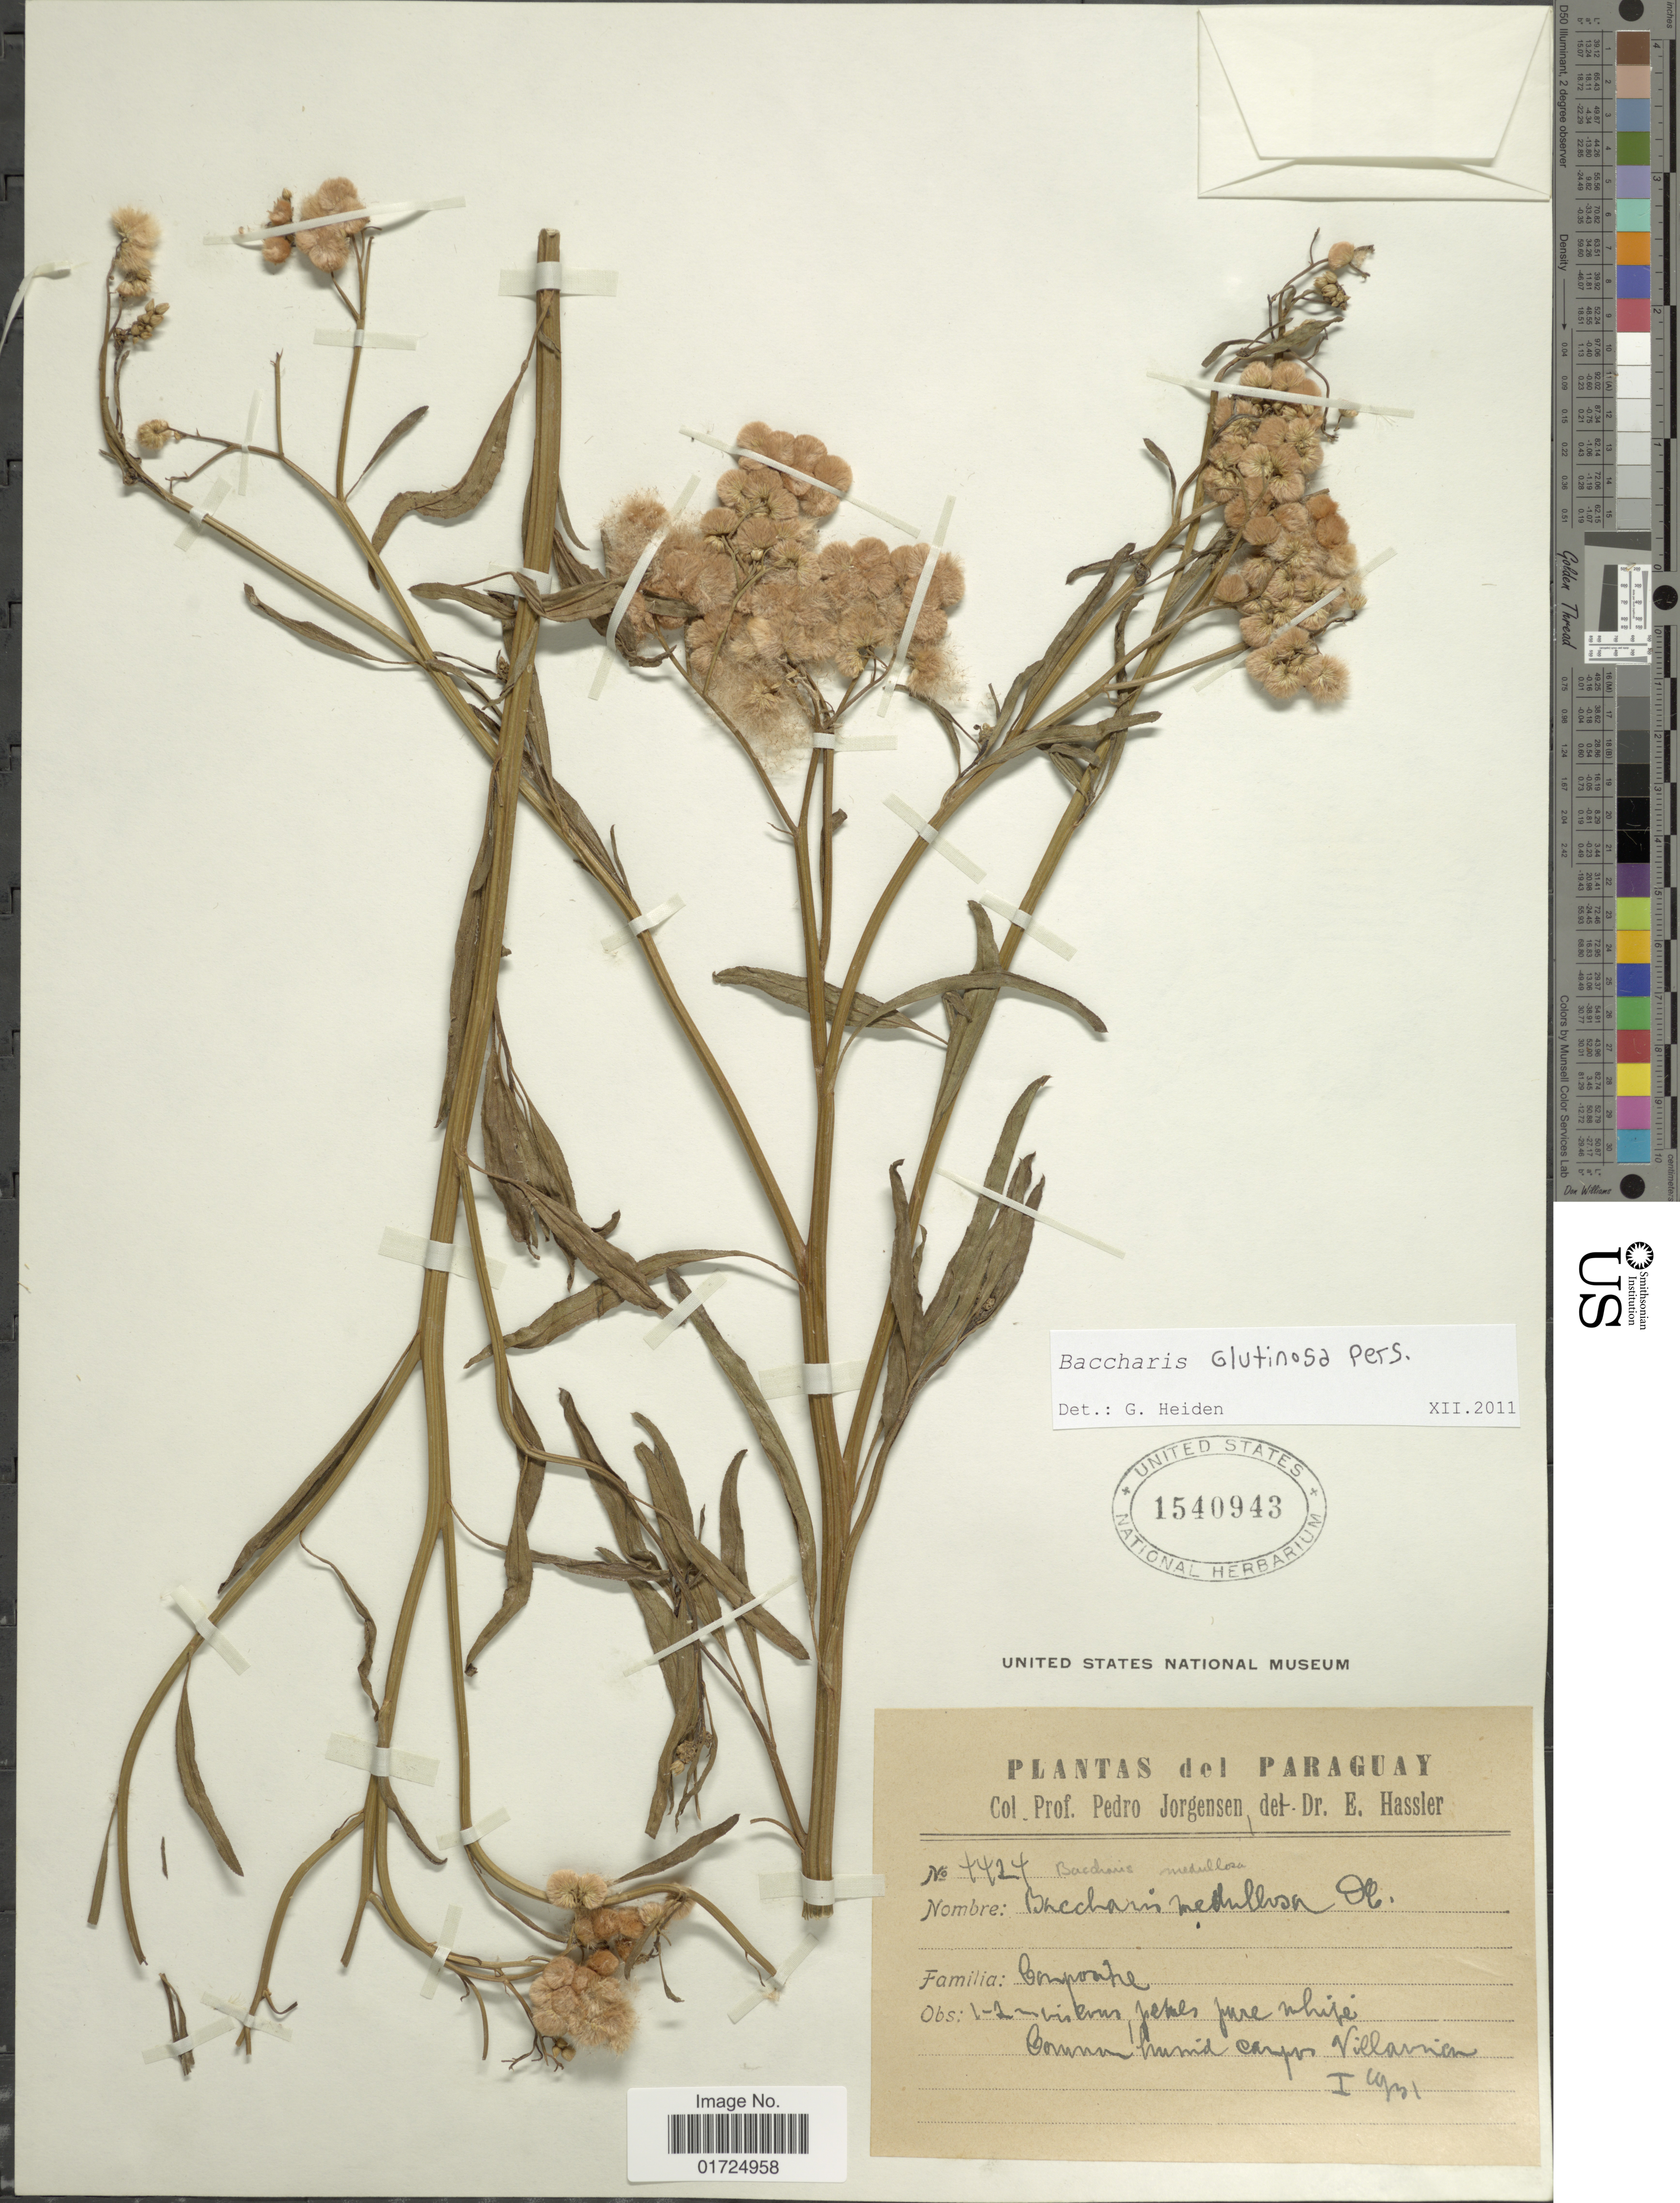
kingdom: Plantae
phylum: Tracheophyta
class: Magnoliopsida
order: Asterales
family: Asteraceae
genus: Baccharis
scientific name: Baccharis glutinosa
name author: Pers.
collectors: P. Jörgensen & E. Hassler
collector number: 4424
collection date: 1931-01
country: Paraguay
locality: Common humid campos Villarrica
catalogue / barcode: US 1540943